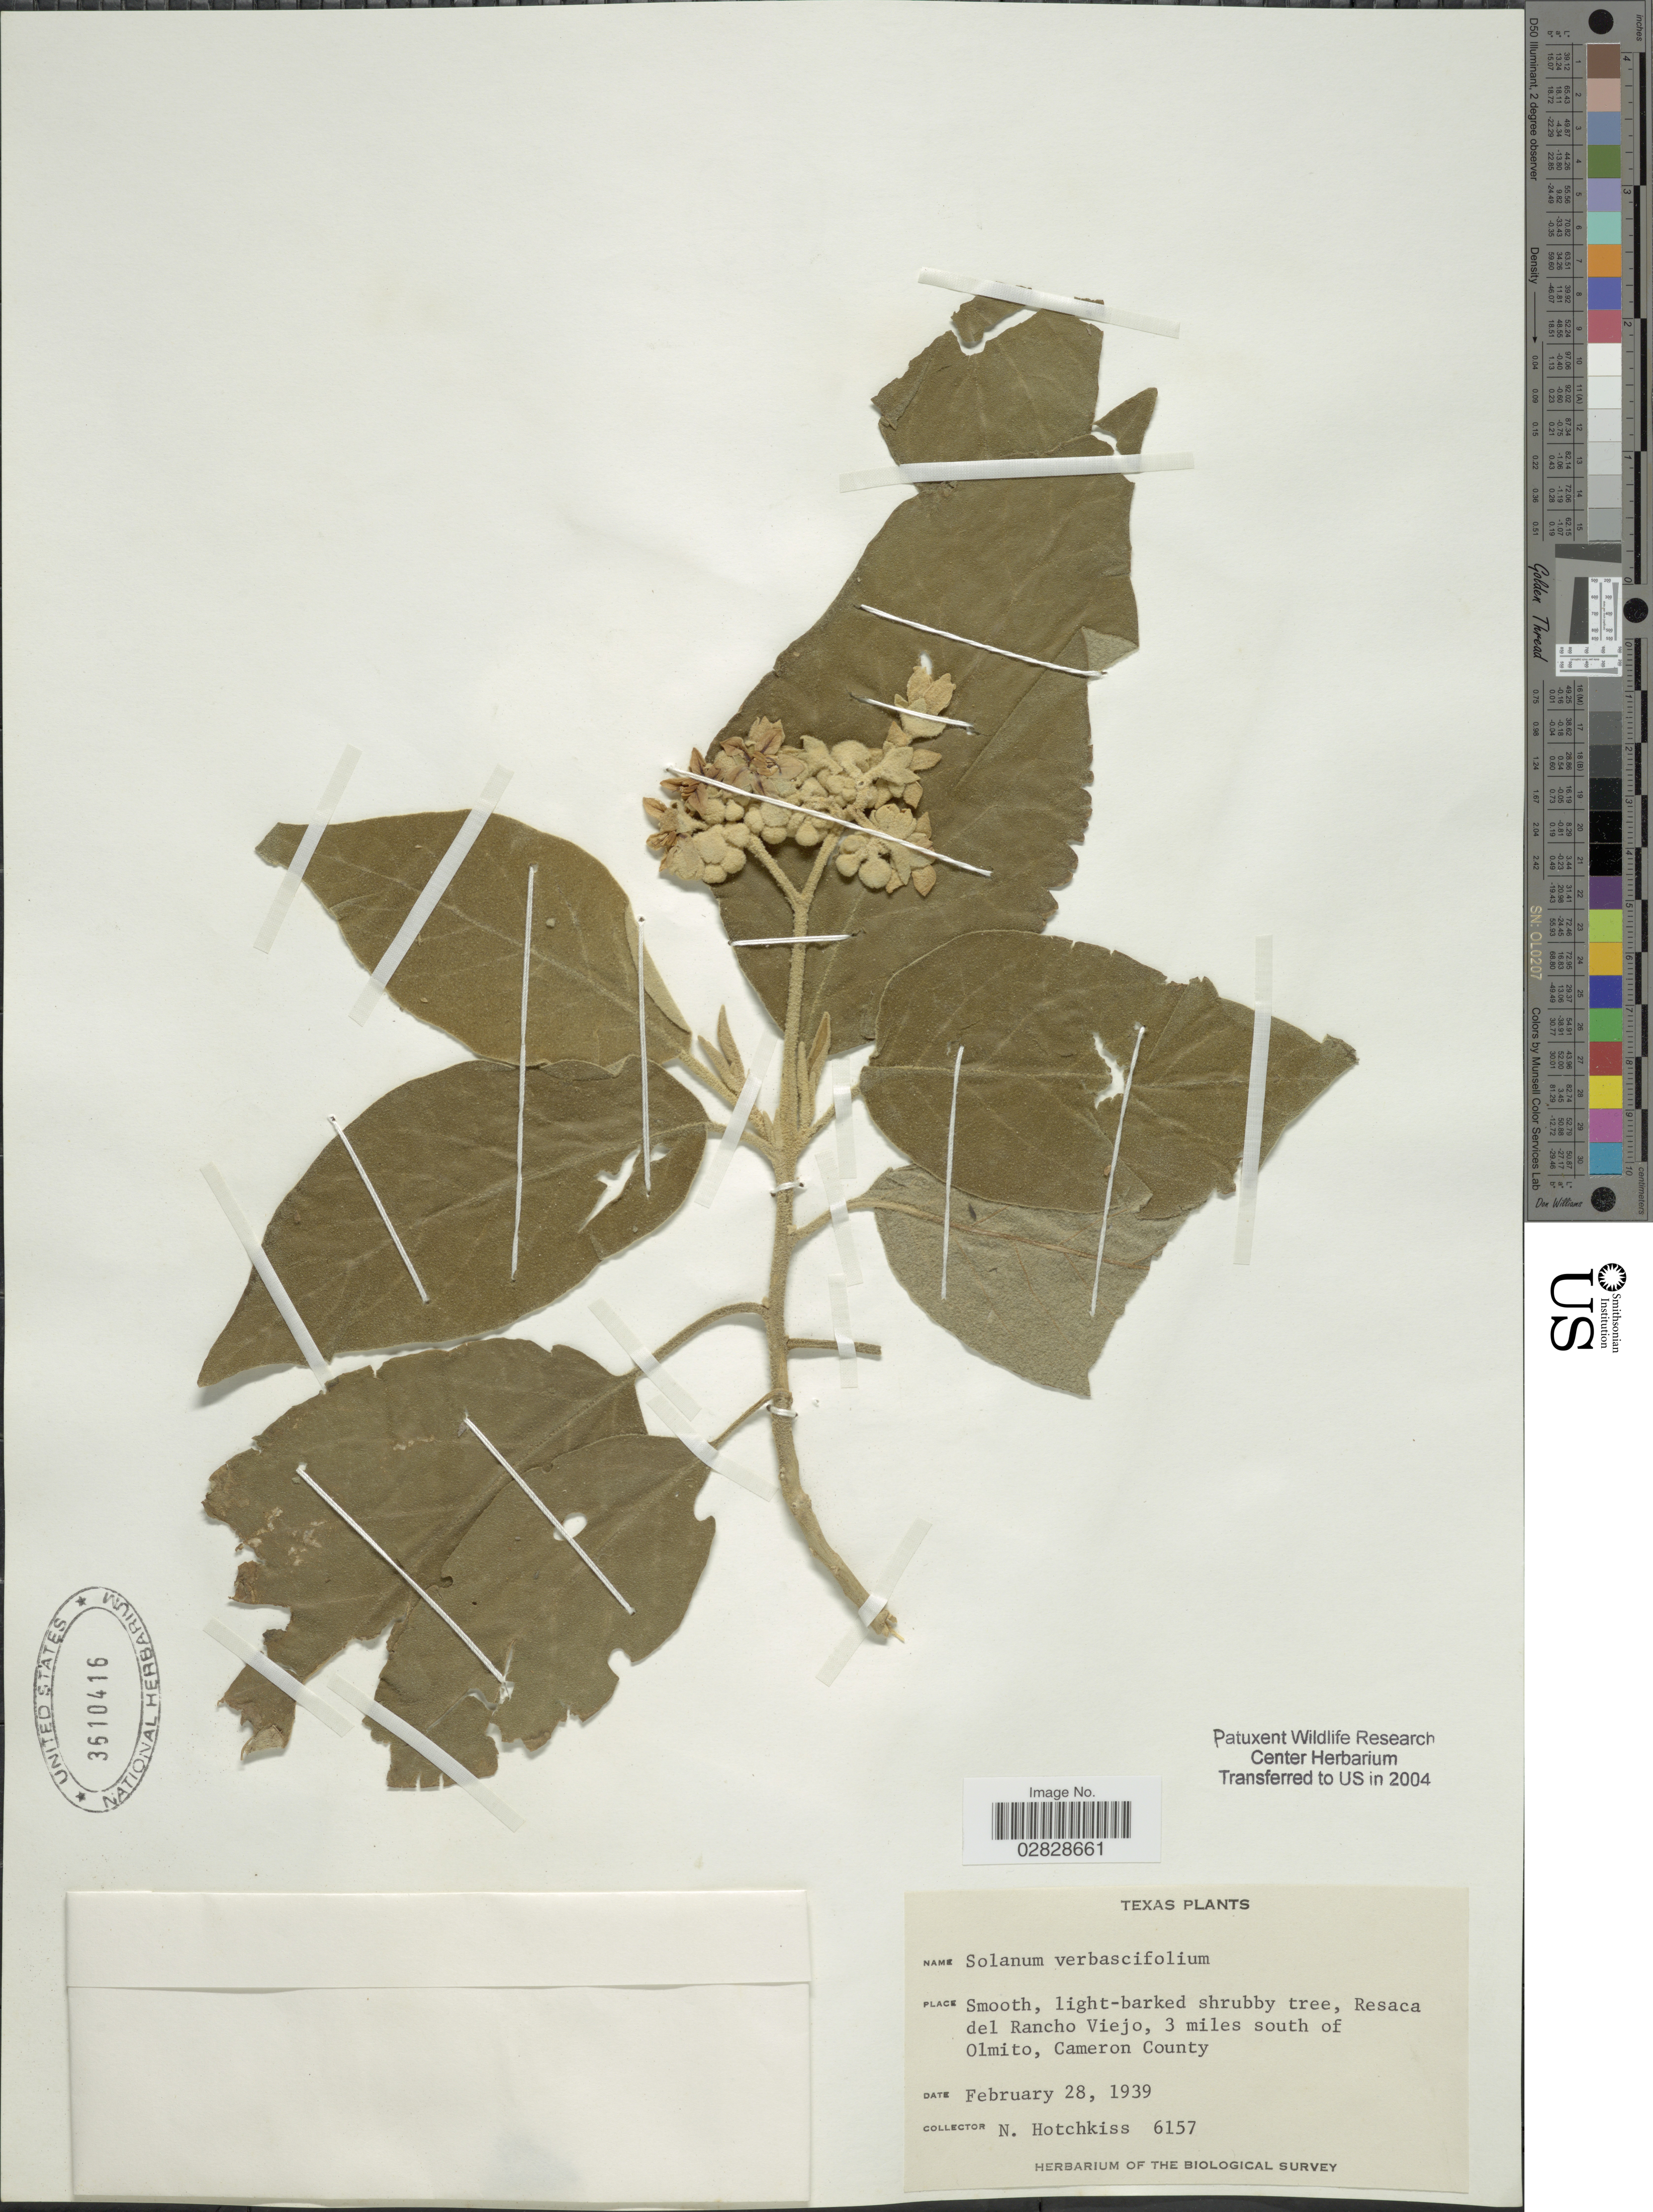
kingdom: Plantae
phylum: Tracheophyta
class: Magnoliopsida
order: Solanales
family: Solanaceae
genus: Solanum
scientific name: Solanum erianthum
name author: D. Don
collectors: N. Hotchkiss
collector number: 6157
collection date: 1939-02-28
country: United States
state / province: Texas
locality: Resaca del Rancho Viejo, 3 miles south of Olmito, Cameron County.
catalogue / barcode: US 3610416